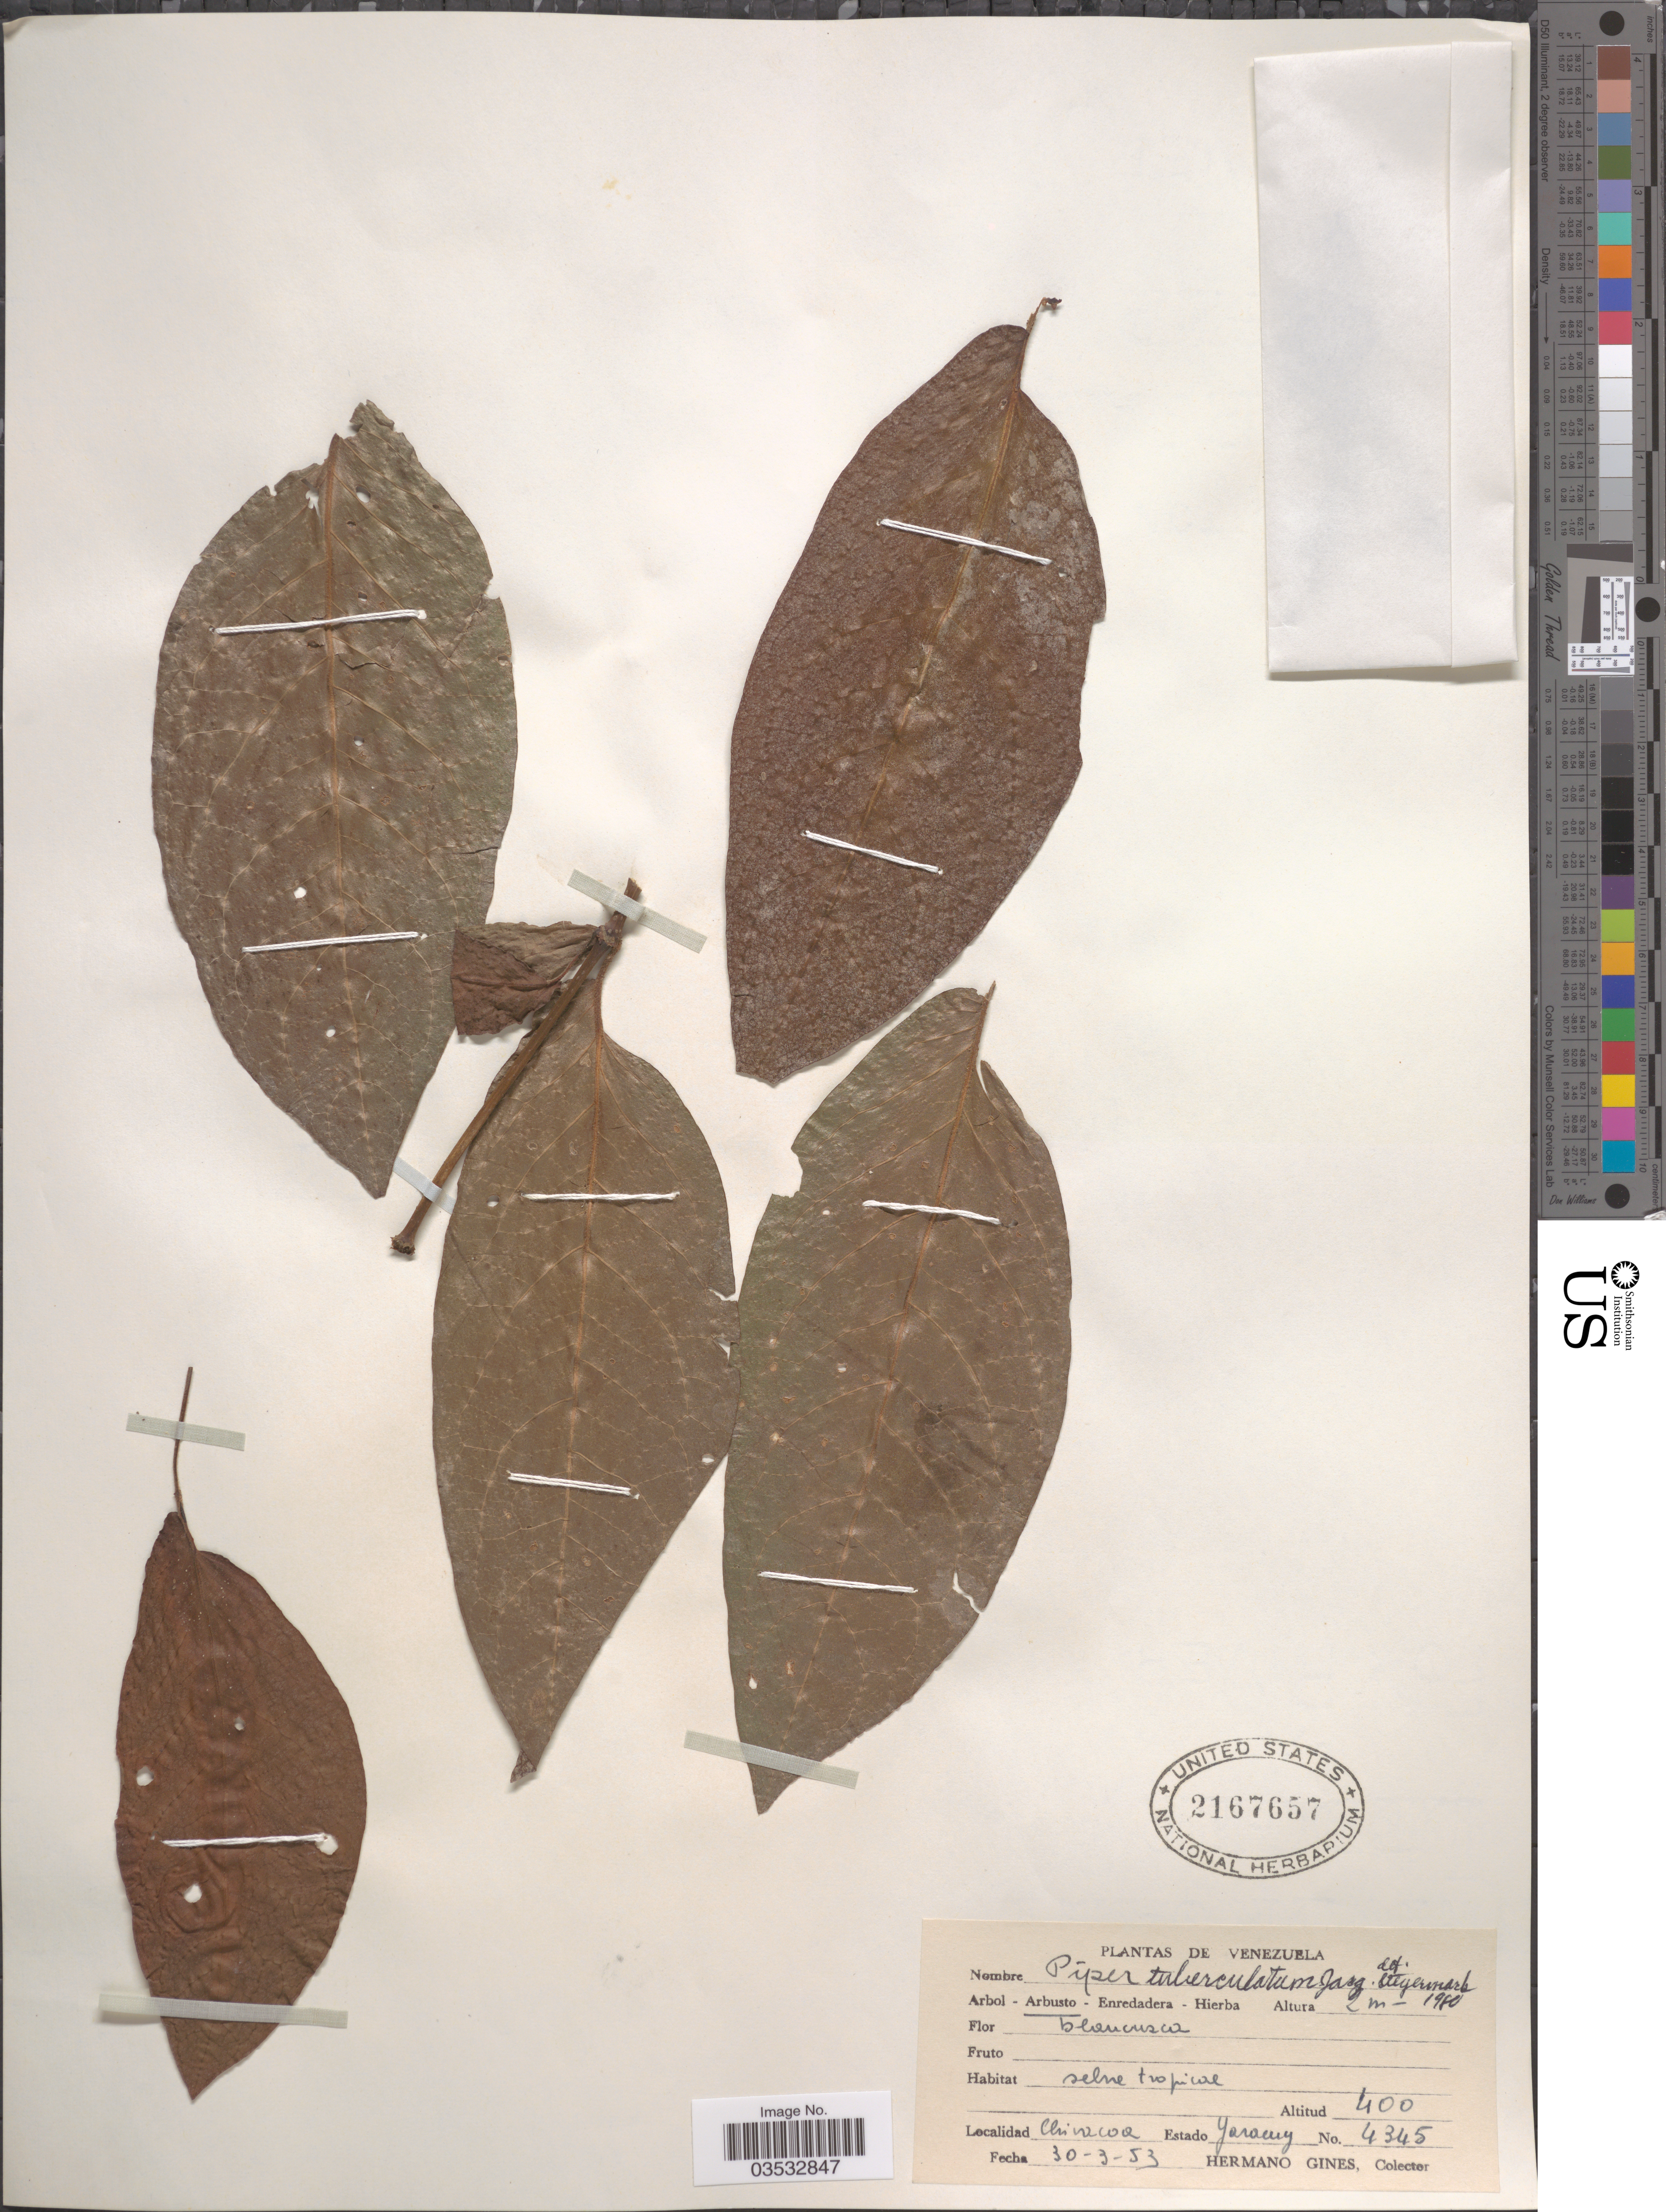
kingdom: Plantae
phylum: Tracheophyta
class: Magnoliopsida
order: Piperales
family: Piperaceae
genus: Piper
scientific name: Piper tuberculatum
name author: Jacq.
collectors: Bro. Gines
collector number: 4345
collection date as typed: Transcribed d/m/y: 30/3/53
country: Venezuela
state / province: Yaracuy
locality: Chinecoa.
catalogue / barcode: US 2164657